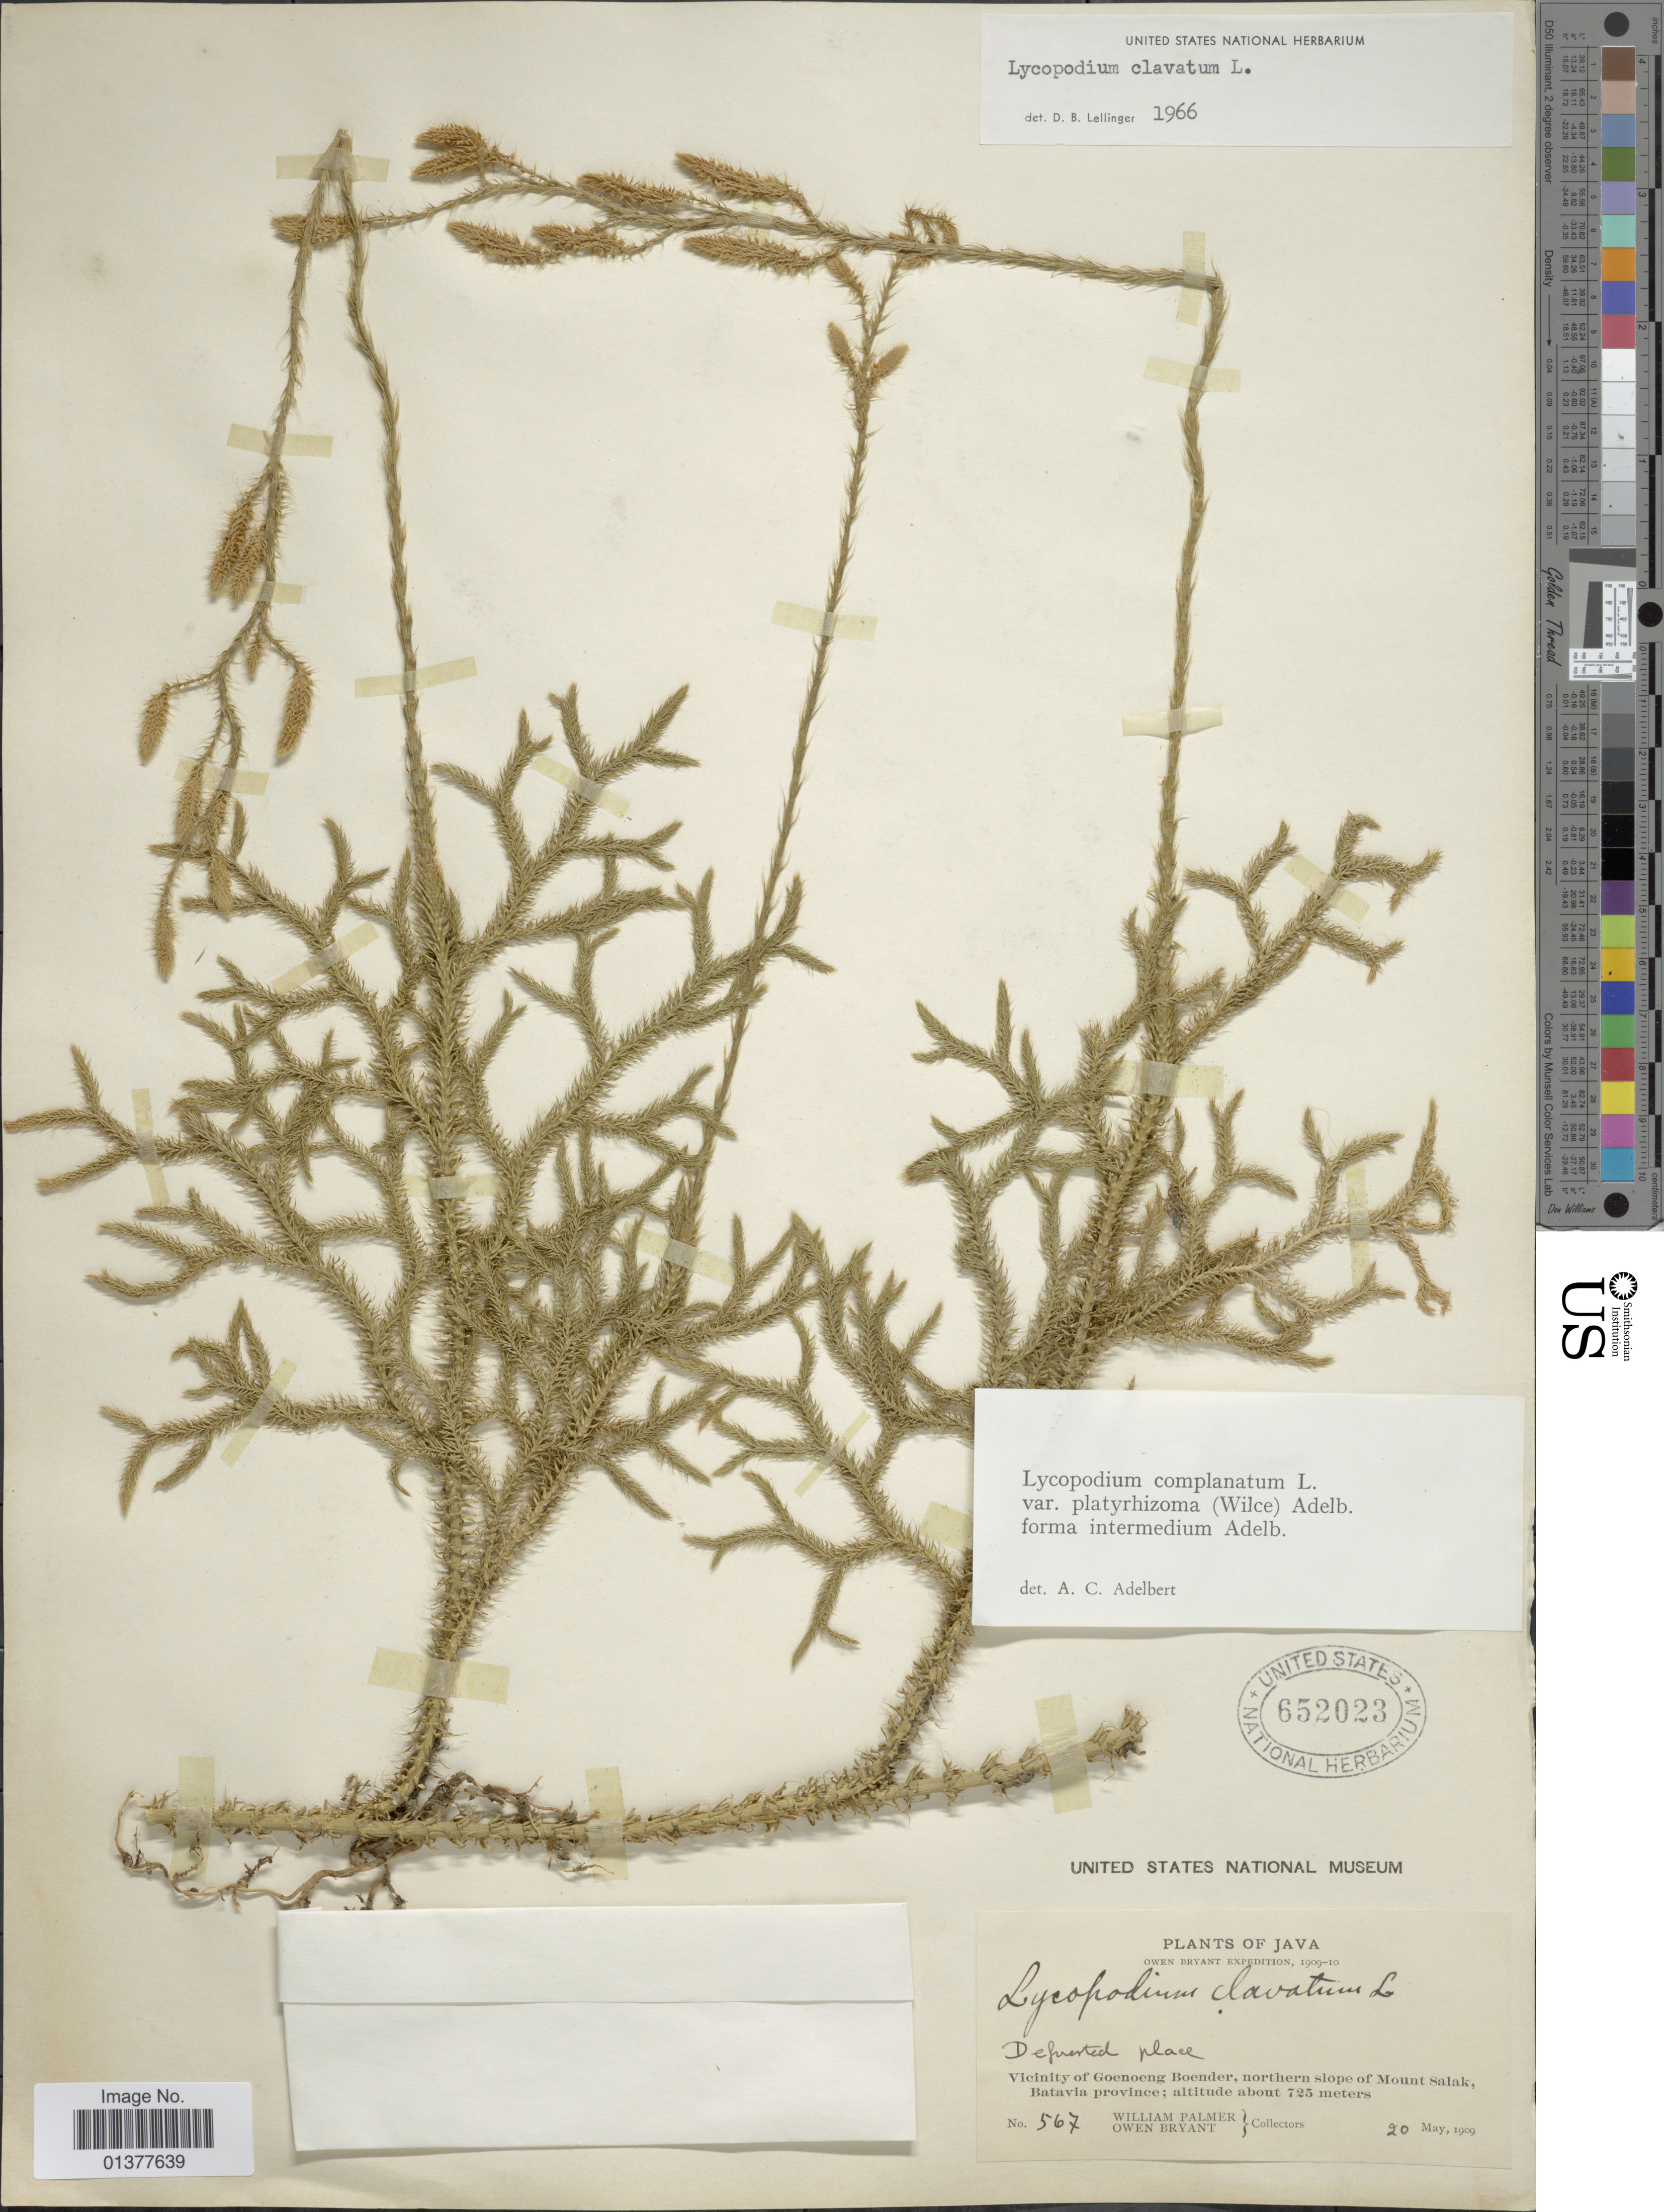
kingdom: Plantae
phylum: Tracheophyta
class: Lycopodiopsida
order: Lycopodiales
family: Lycopodiaceae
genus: Lycopodium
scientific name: Lycopodium clavatum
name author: L.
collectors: W. Palmer & O. Bryant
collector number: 567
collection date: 1909-05-20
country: Indonesia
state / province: Java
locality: Vicinity of Goenoeng Boender, northern slope of Mount Salak, Batavia province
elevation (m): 725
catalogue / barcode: US 652023